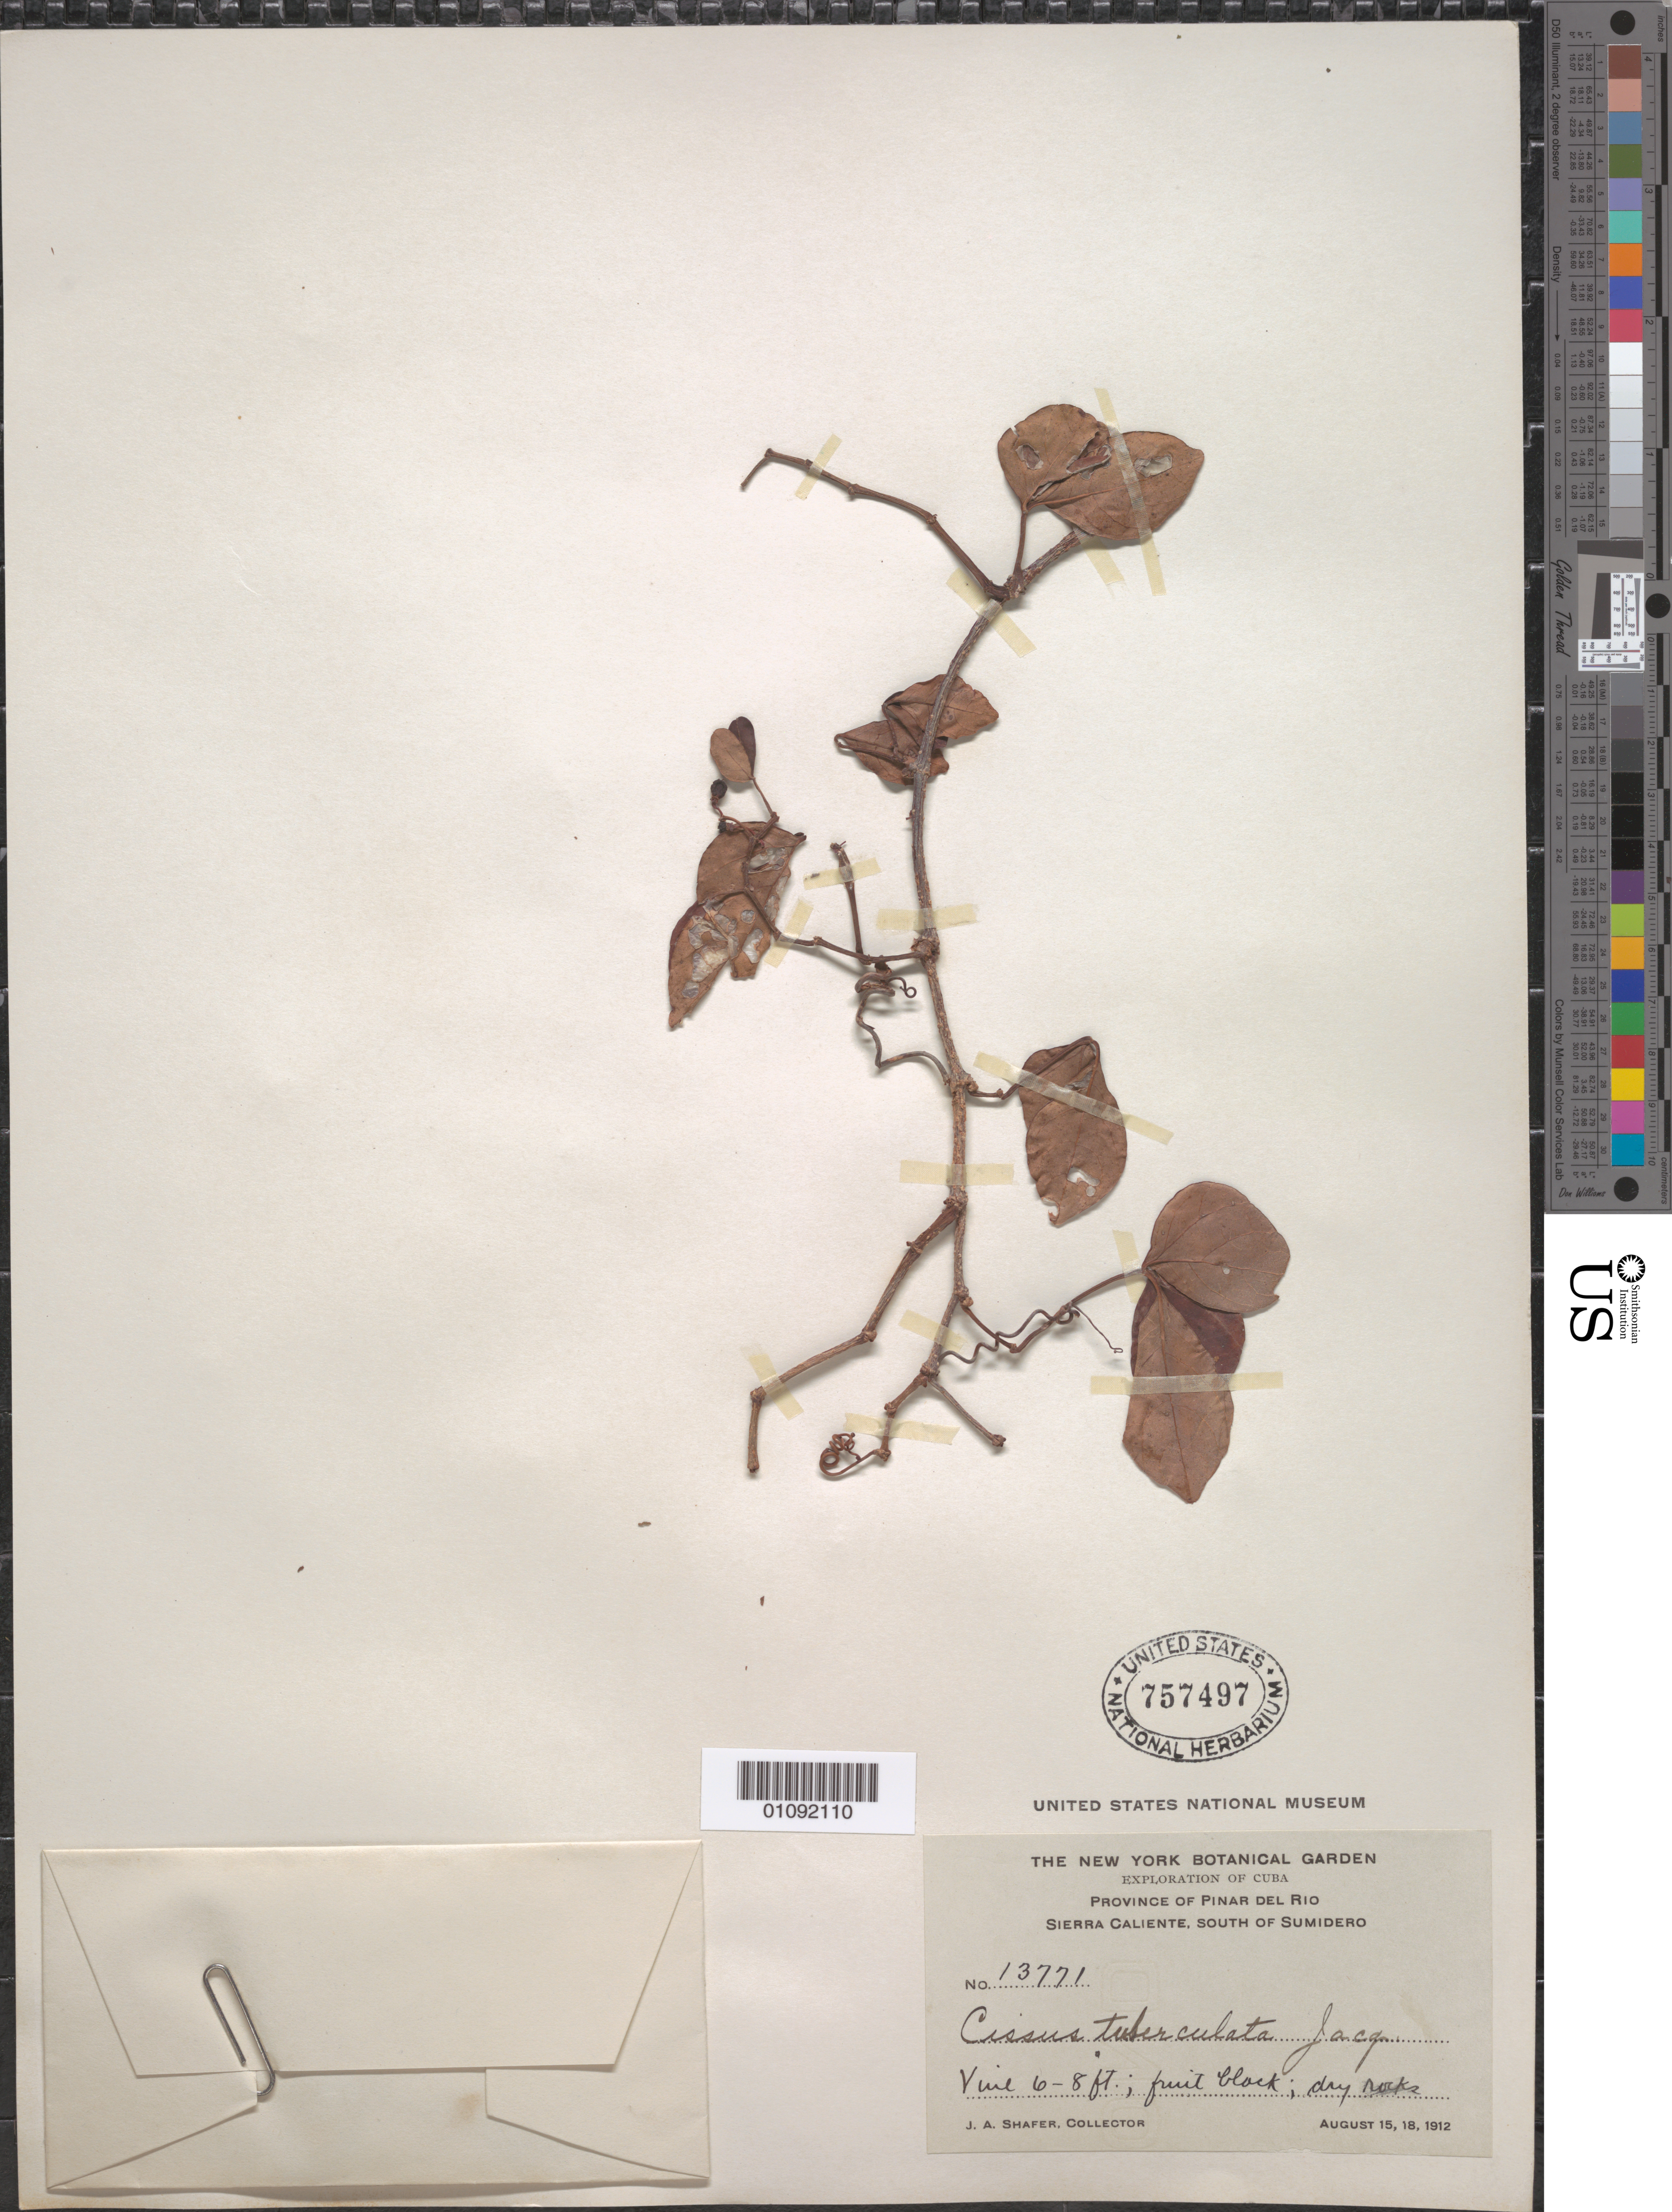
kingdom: Plantae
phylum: Tracheophyta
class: Magnoliopsida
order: Vitales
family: Vitaceae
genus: Cissus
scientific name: Cissus tuberculata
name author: Jacq.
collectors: J. A. Shafer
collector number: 13771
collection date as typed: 15 Aug 1912 and 18 Aug 1912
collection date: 1912-08-15,1912-08-18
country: Cuba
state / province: Pinar del Rio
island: Cuba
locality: Sierra Caliente, S of Sumidero, Province of Pinar Del Rio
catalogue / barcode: US 757497